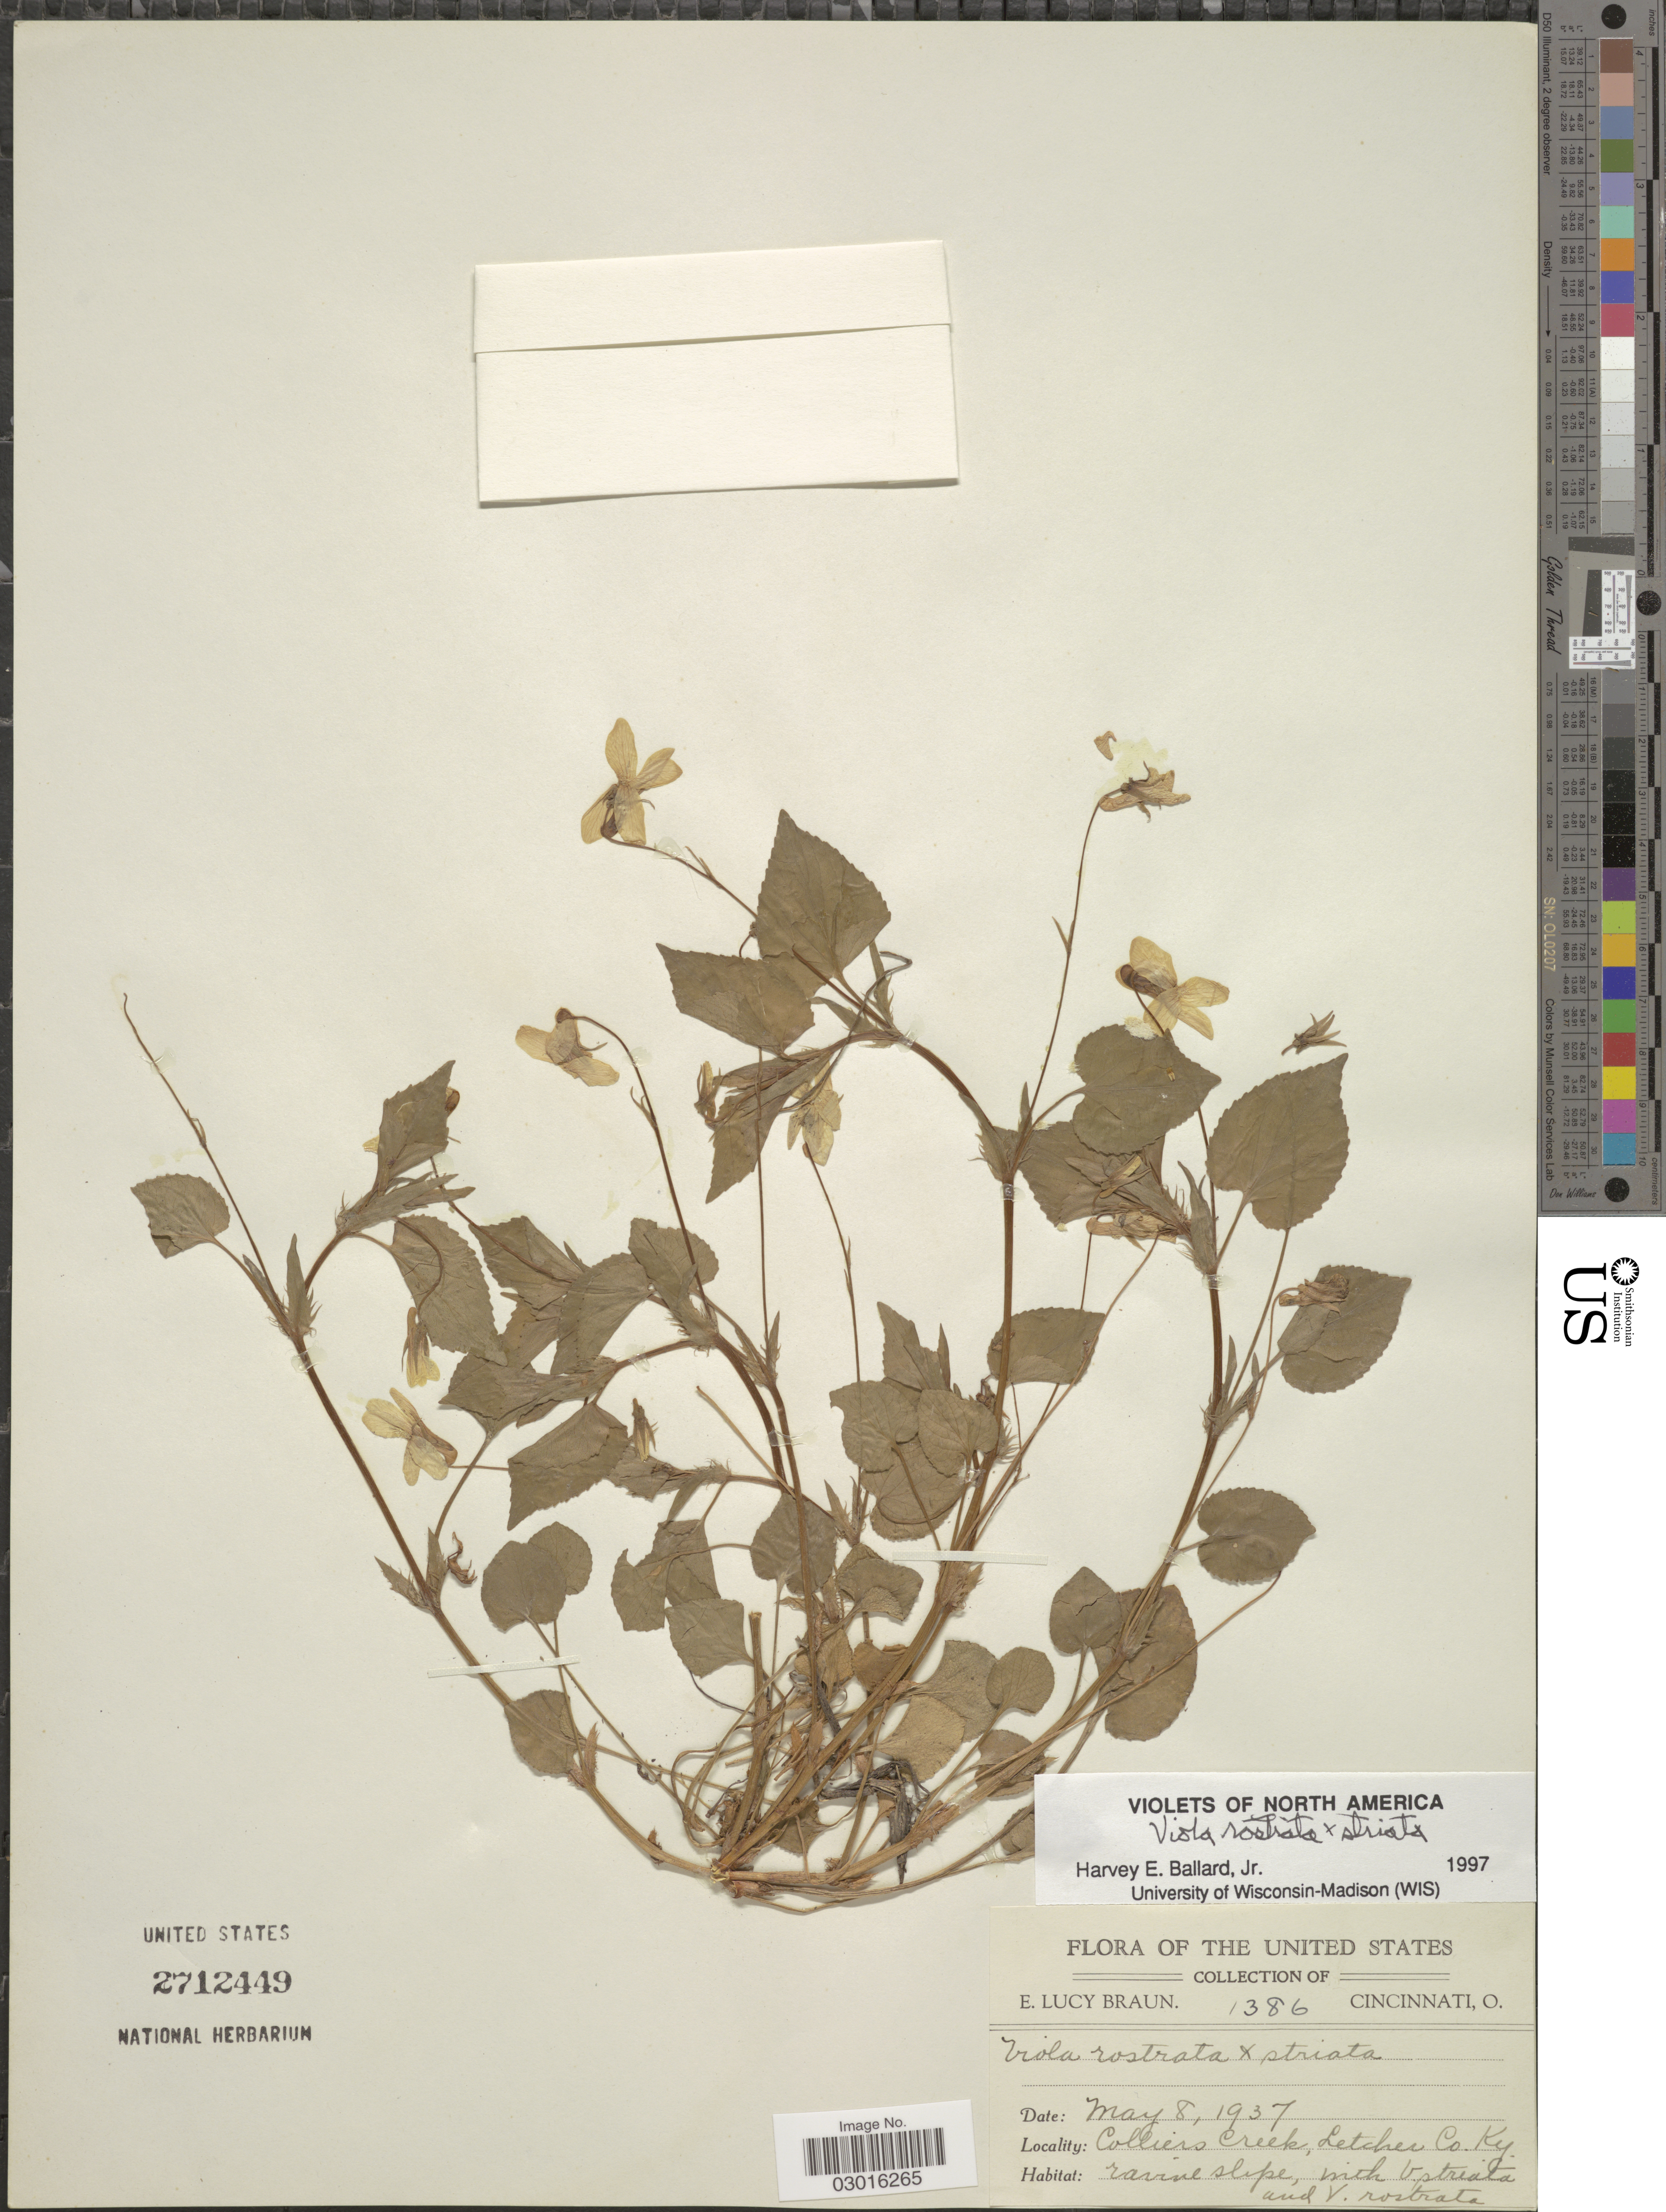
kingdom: Plantae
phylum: Tracheophyta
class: Magnoliopsida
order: Malpighiales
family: Violaceae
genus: Viola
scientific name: Viola rostrata x V. striata Aiton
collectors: E. L. Braun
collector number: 1386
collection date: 1937-05-08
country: United States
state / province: Kentucky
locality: Colliers Creek, Letcher Co.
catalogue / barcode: US 2712449